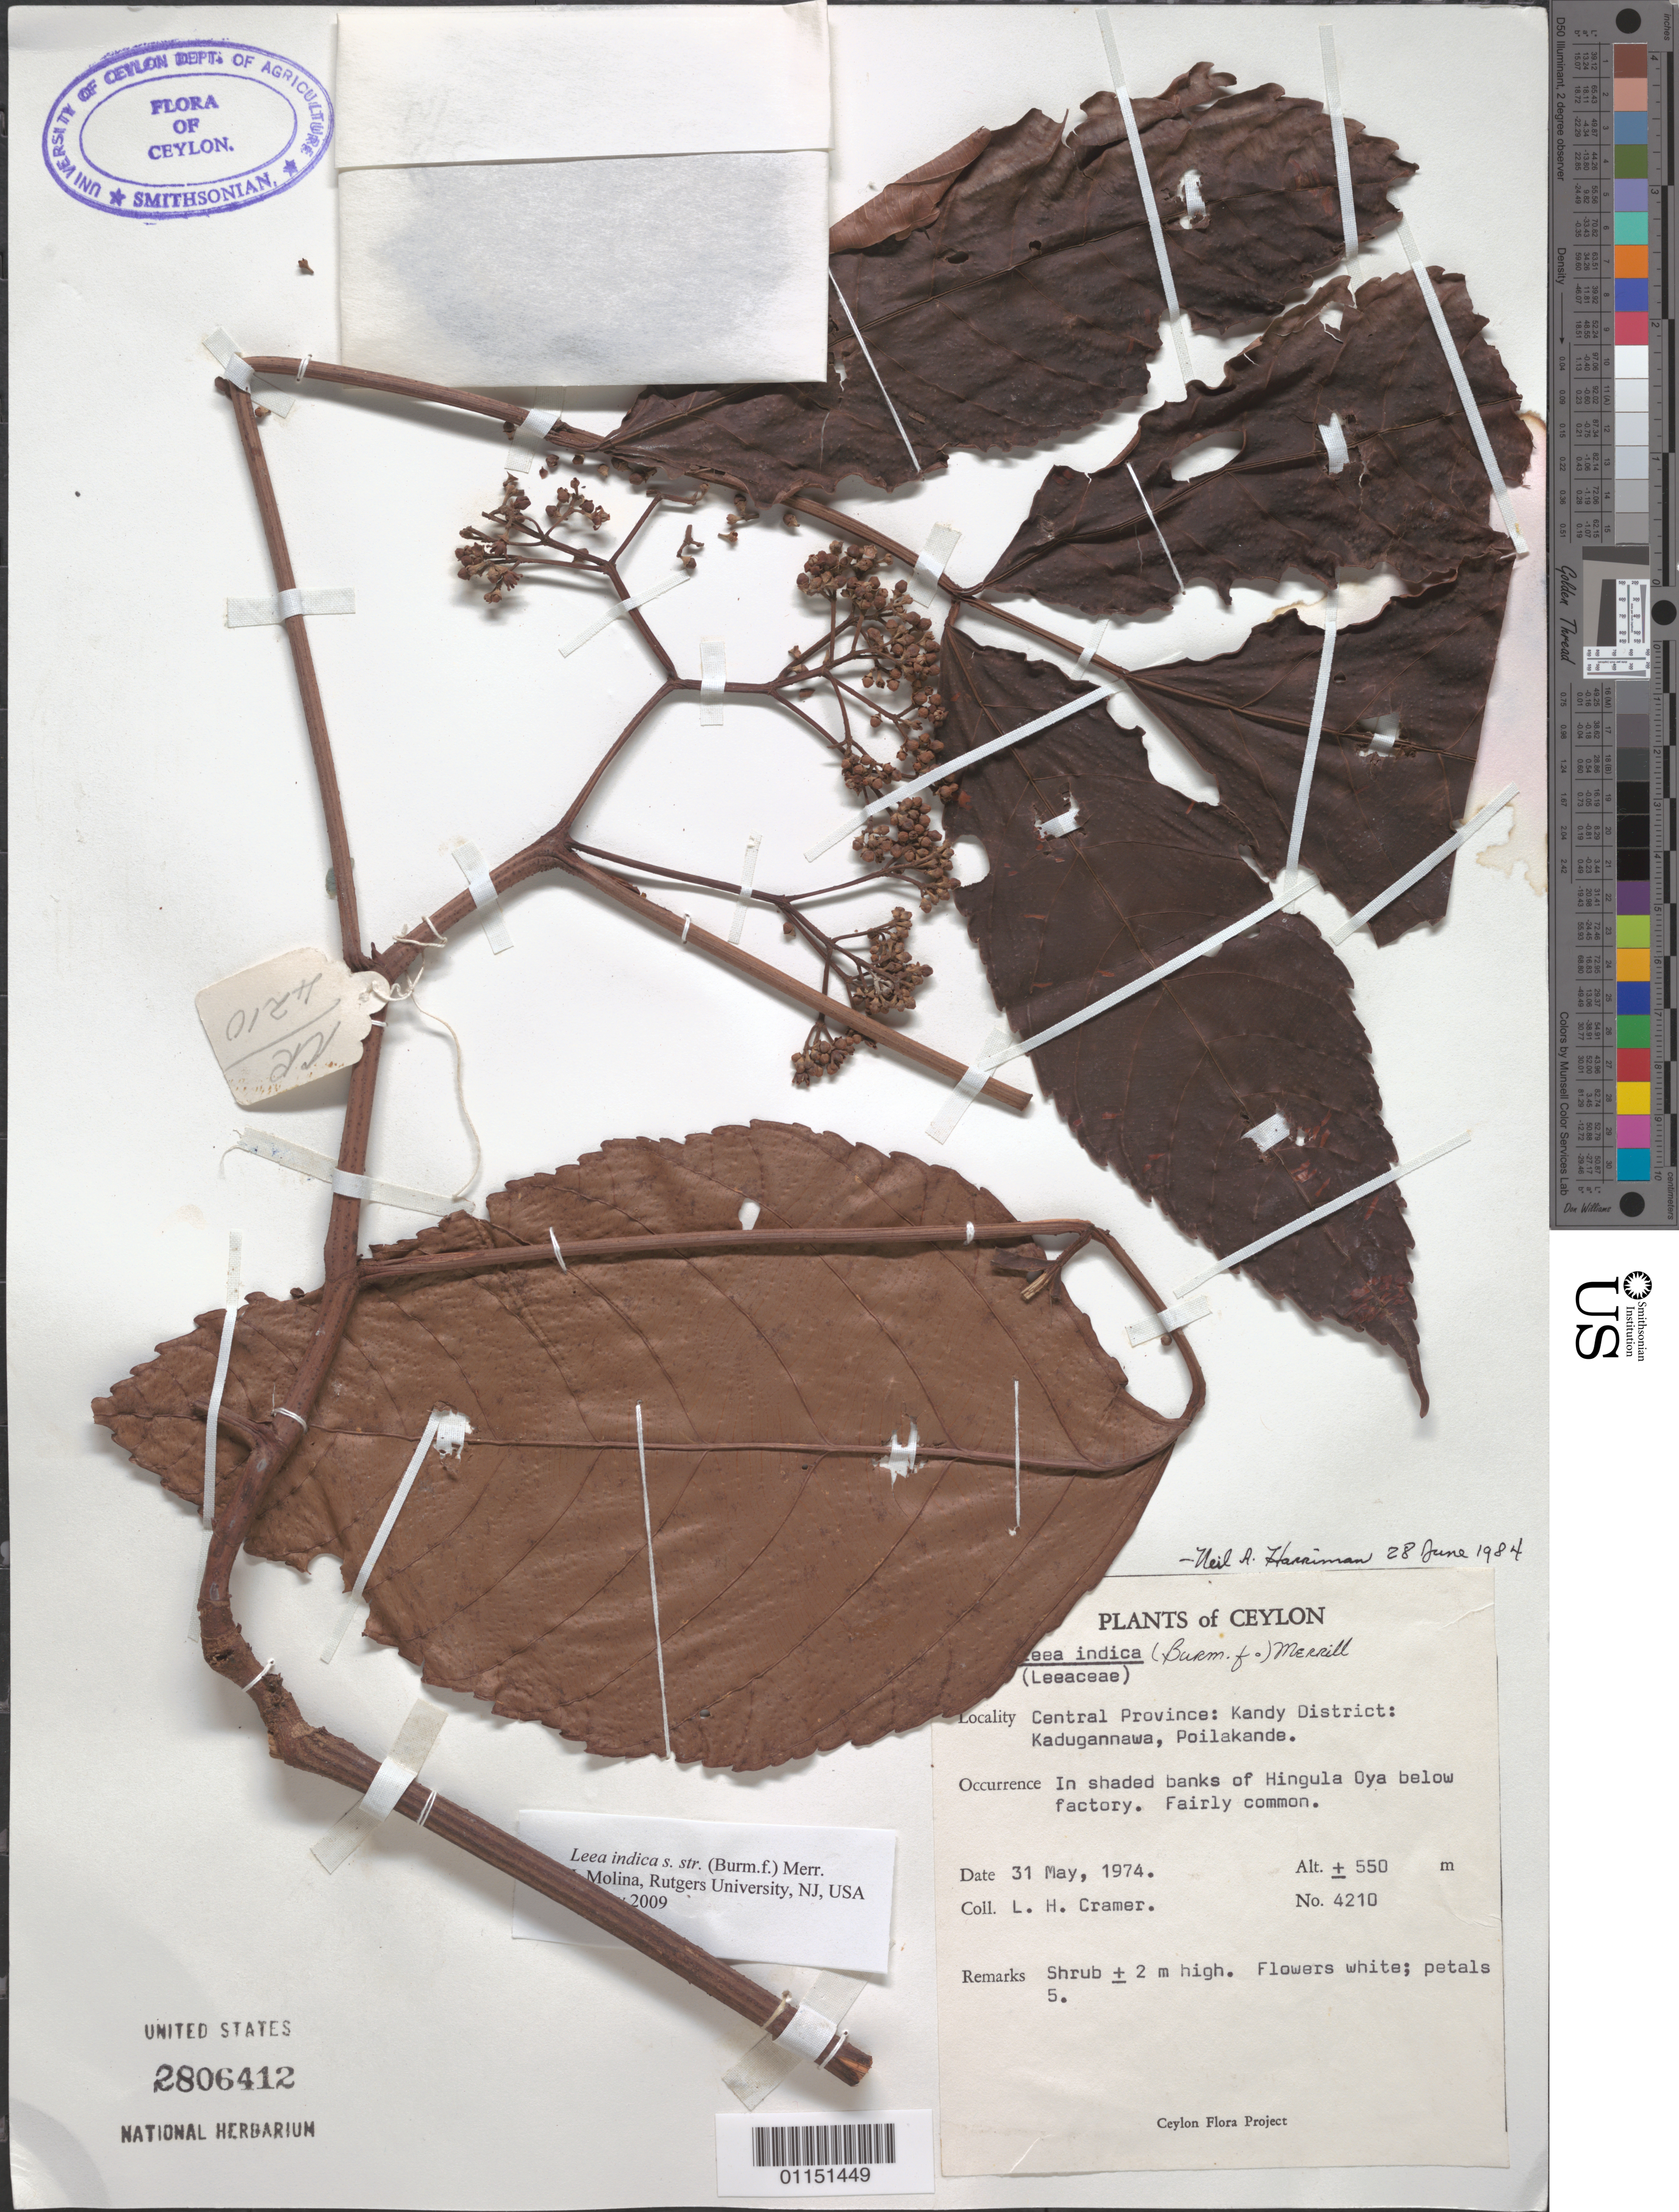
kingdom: Plantae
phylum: Tracheophyta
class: Magnoliopsida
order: Vitales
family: Vitaceae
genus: Leea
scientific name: Leea indica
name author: (Burm. f.) Merr.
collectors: L. H. Cramer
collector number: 4210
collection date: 1974-05-31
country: Sri Lanka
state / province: Central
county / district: Kandy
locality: Kadugannawa, Poilakande.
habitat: In shaded banks of Hingula Oya below factory. Fairly common. Shrub.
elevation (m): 550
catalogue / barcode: US 2806412